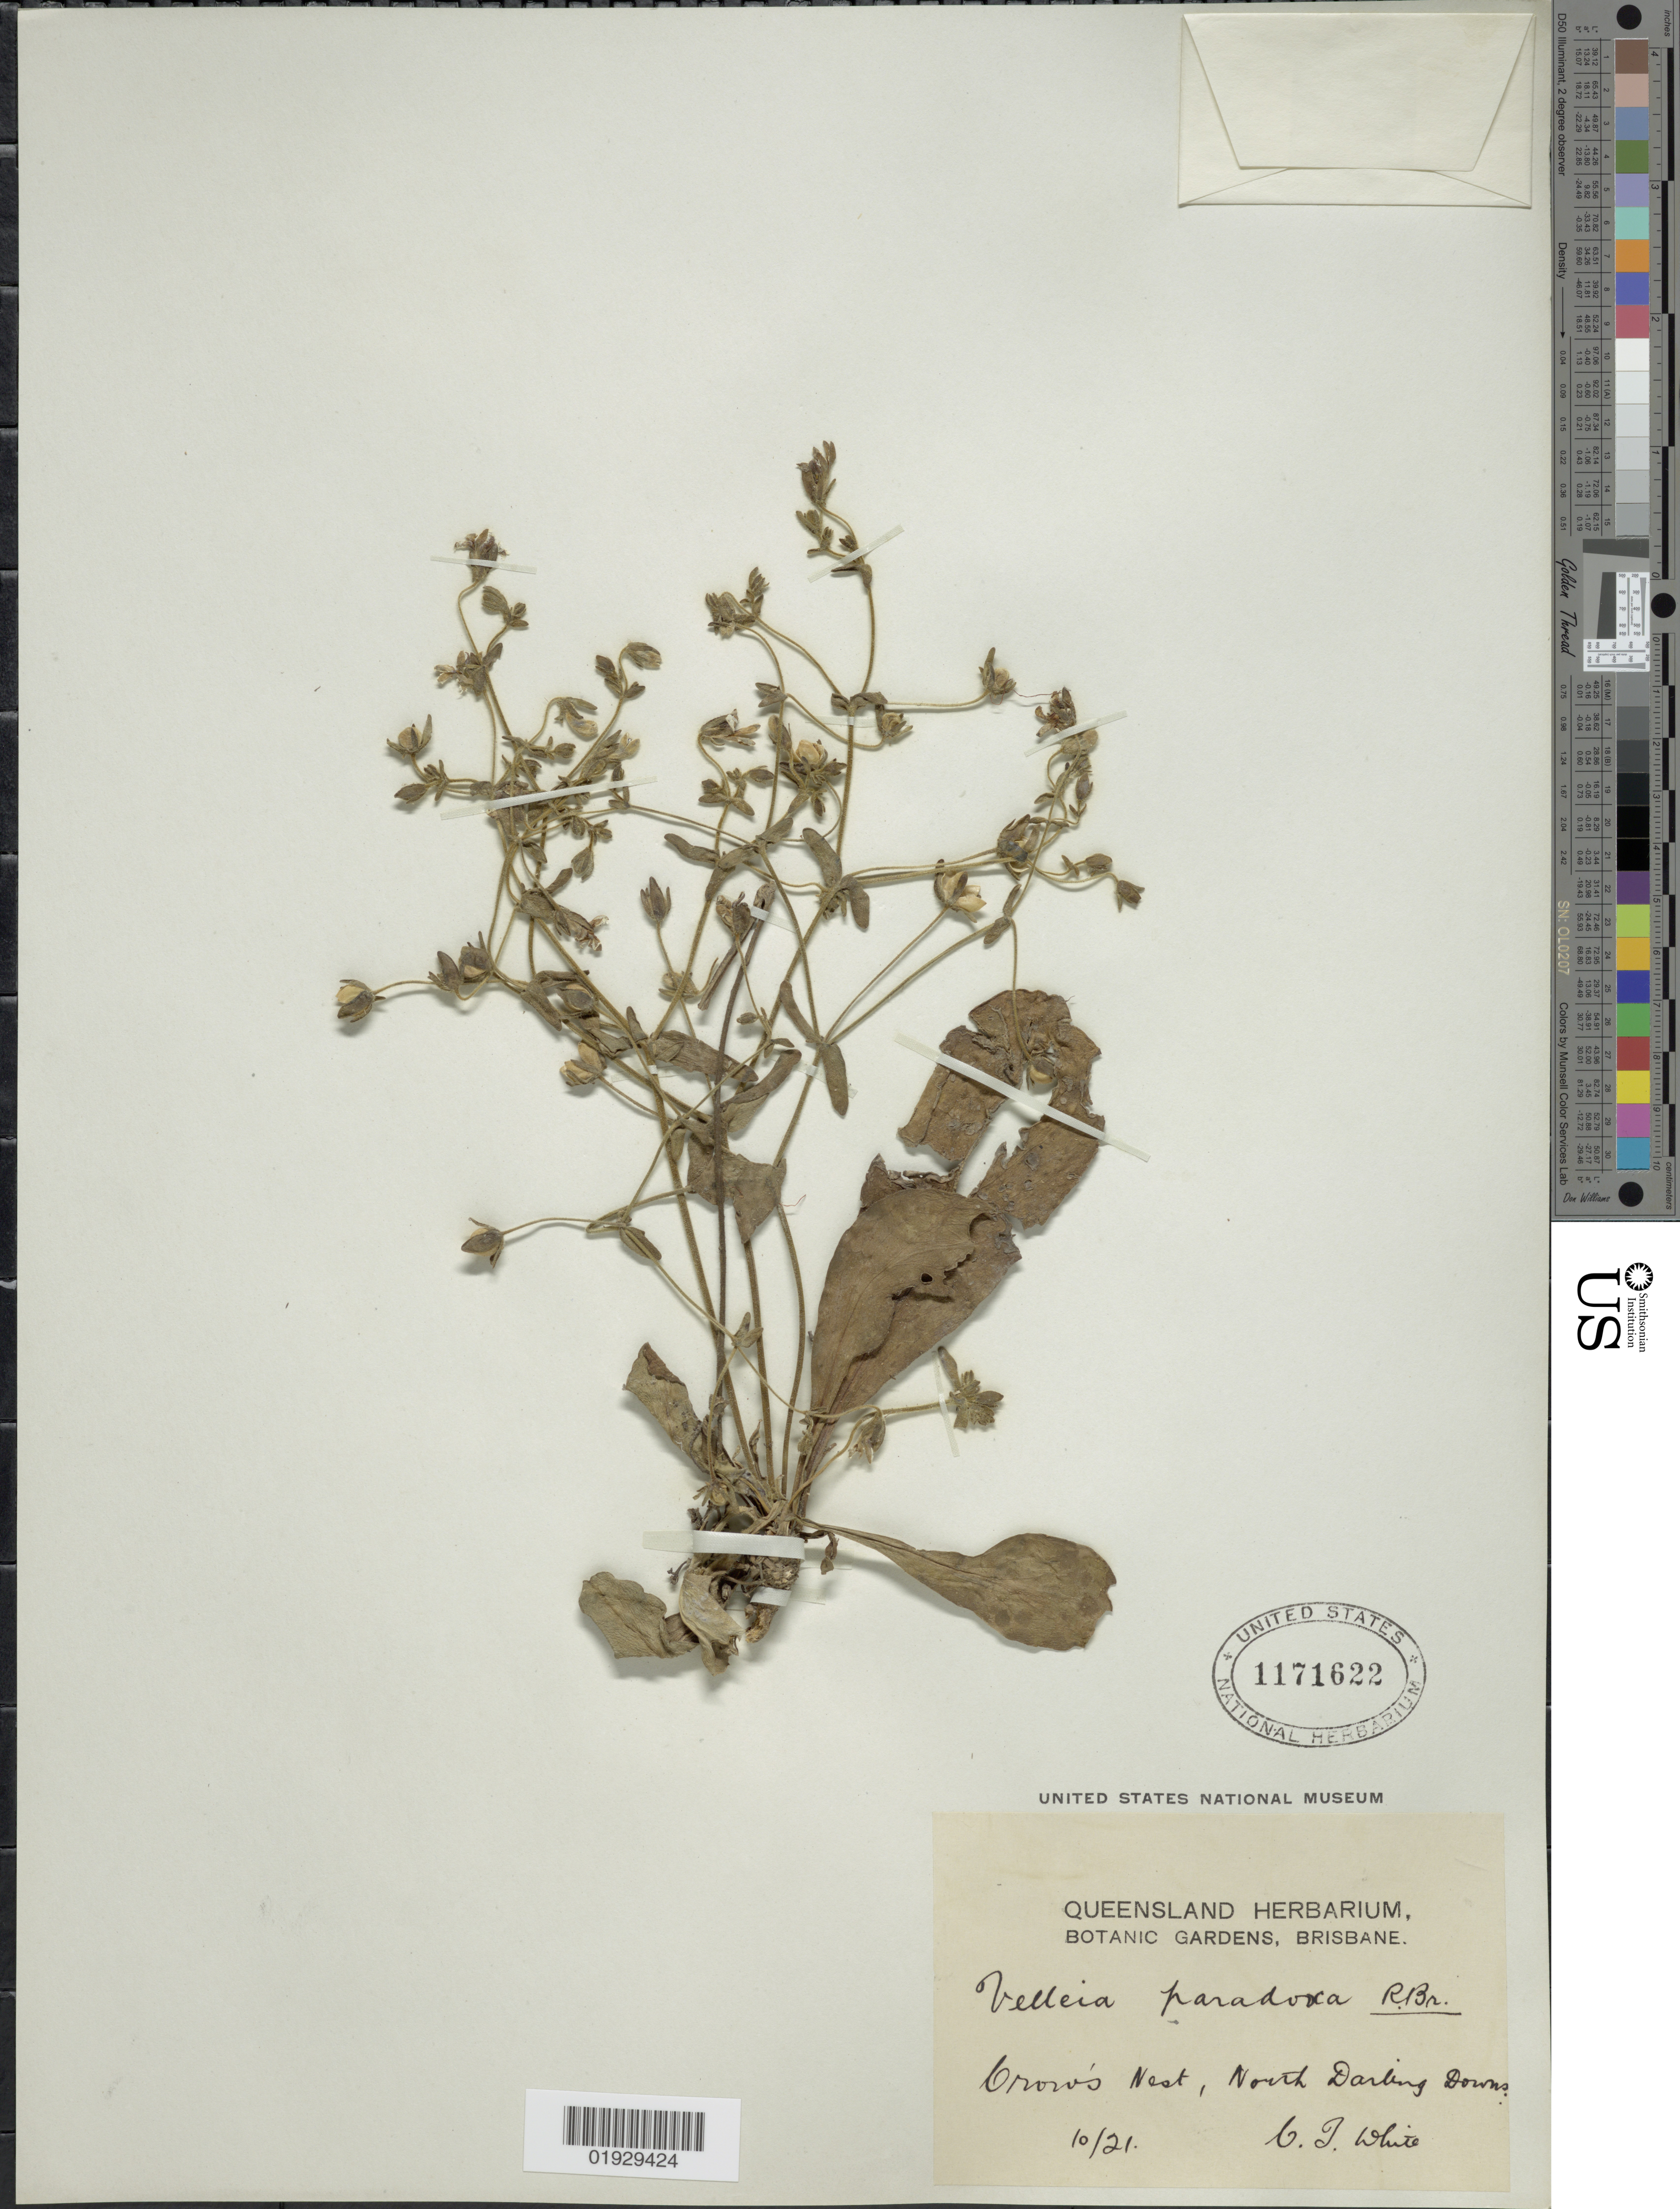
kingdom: Plantae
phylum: Tracheophyta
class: Magnoliopsida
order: Asterales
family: Goodeniaceae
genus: Velleia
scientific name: Velleia paradoxa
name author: R. Br.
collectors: C. T. White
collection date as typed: Transcribed d/m/y: /10/21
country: Australia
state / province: Queensland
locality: Crow's Nest, North Darling Downs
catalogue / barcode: US 1171622